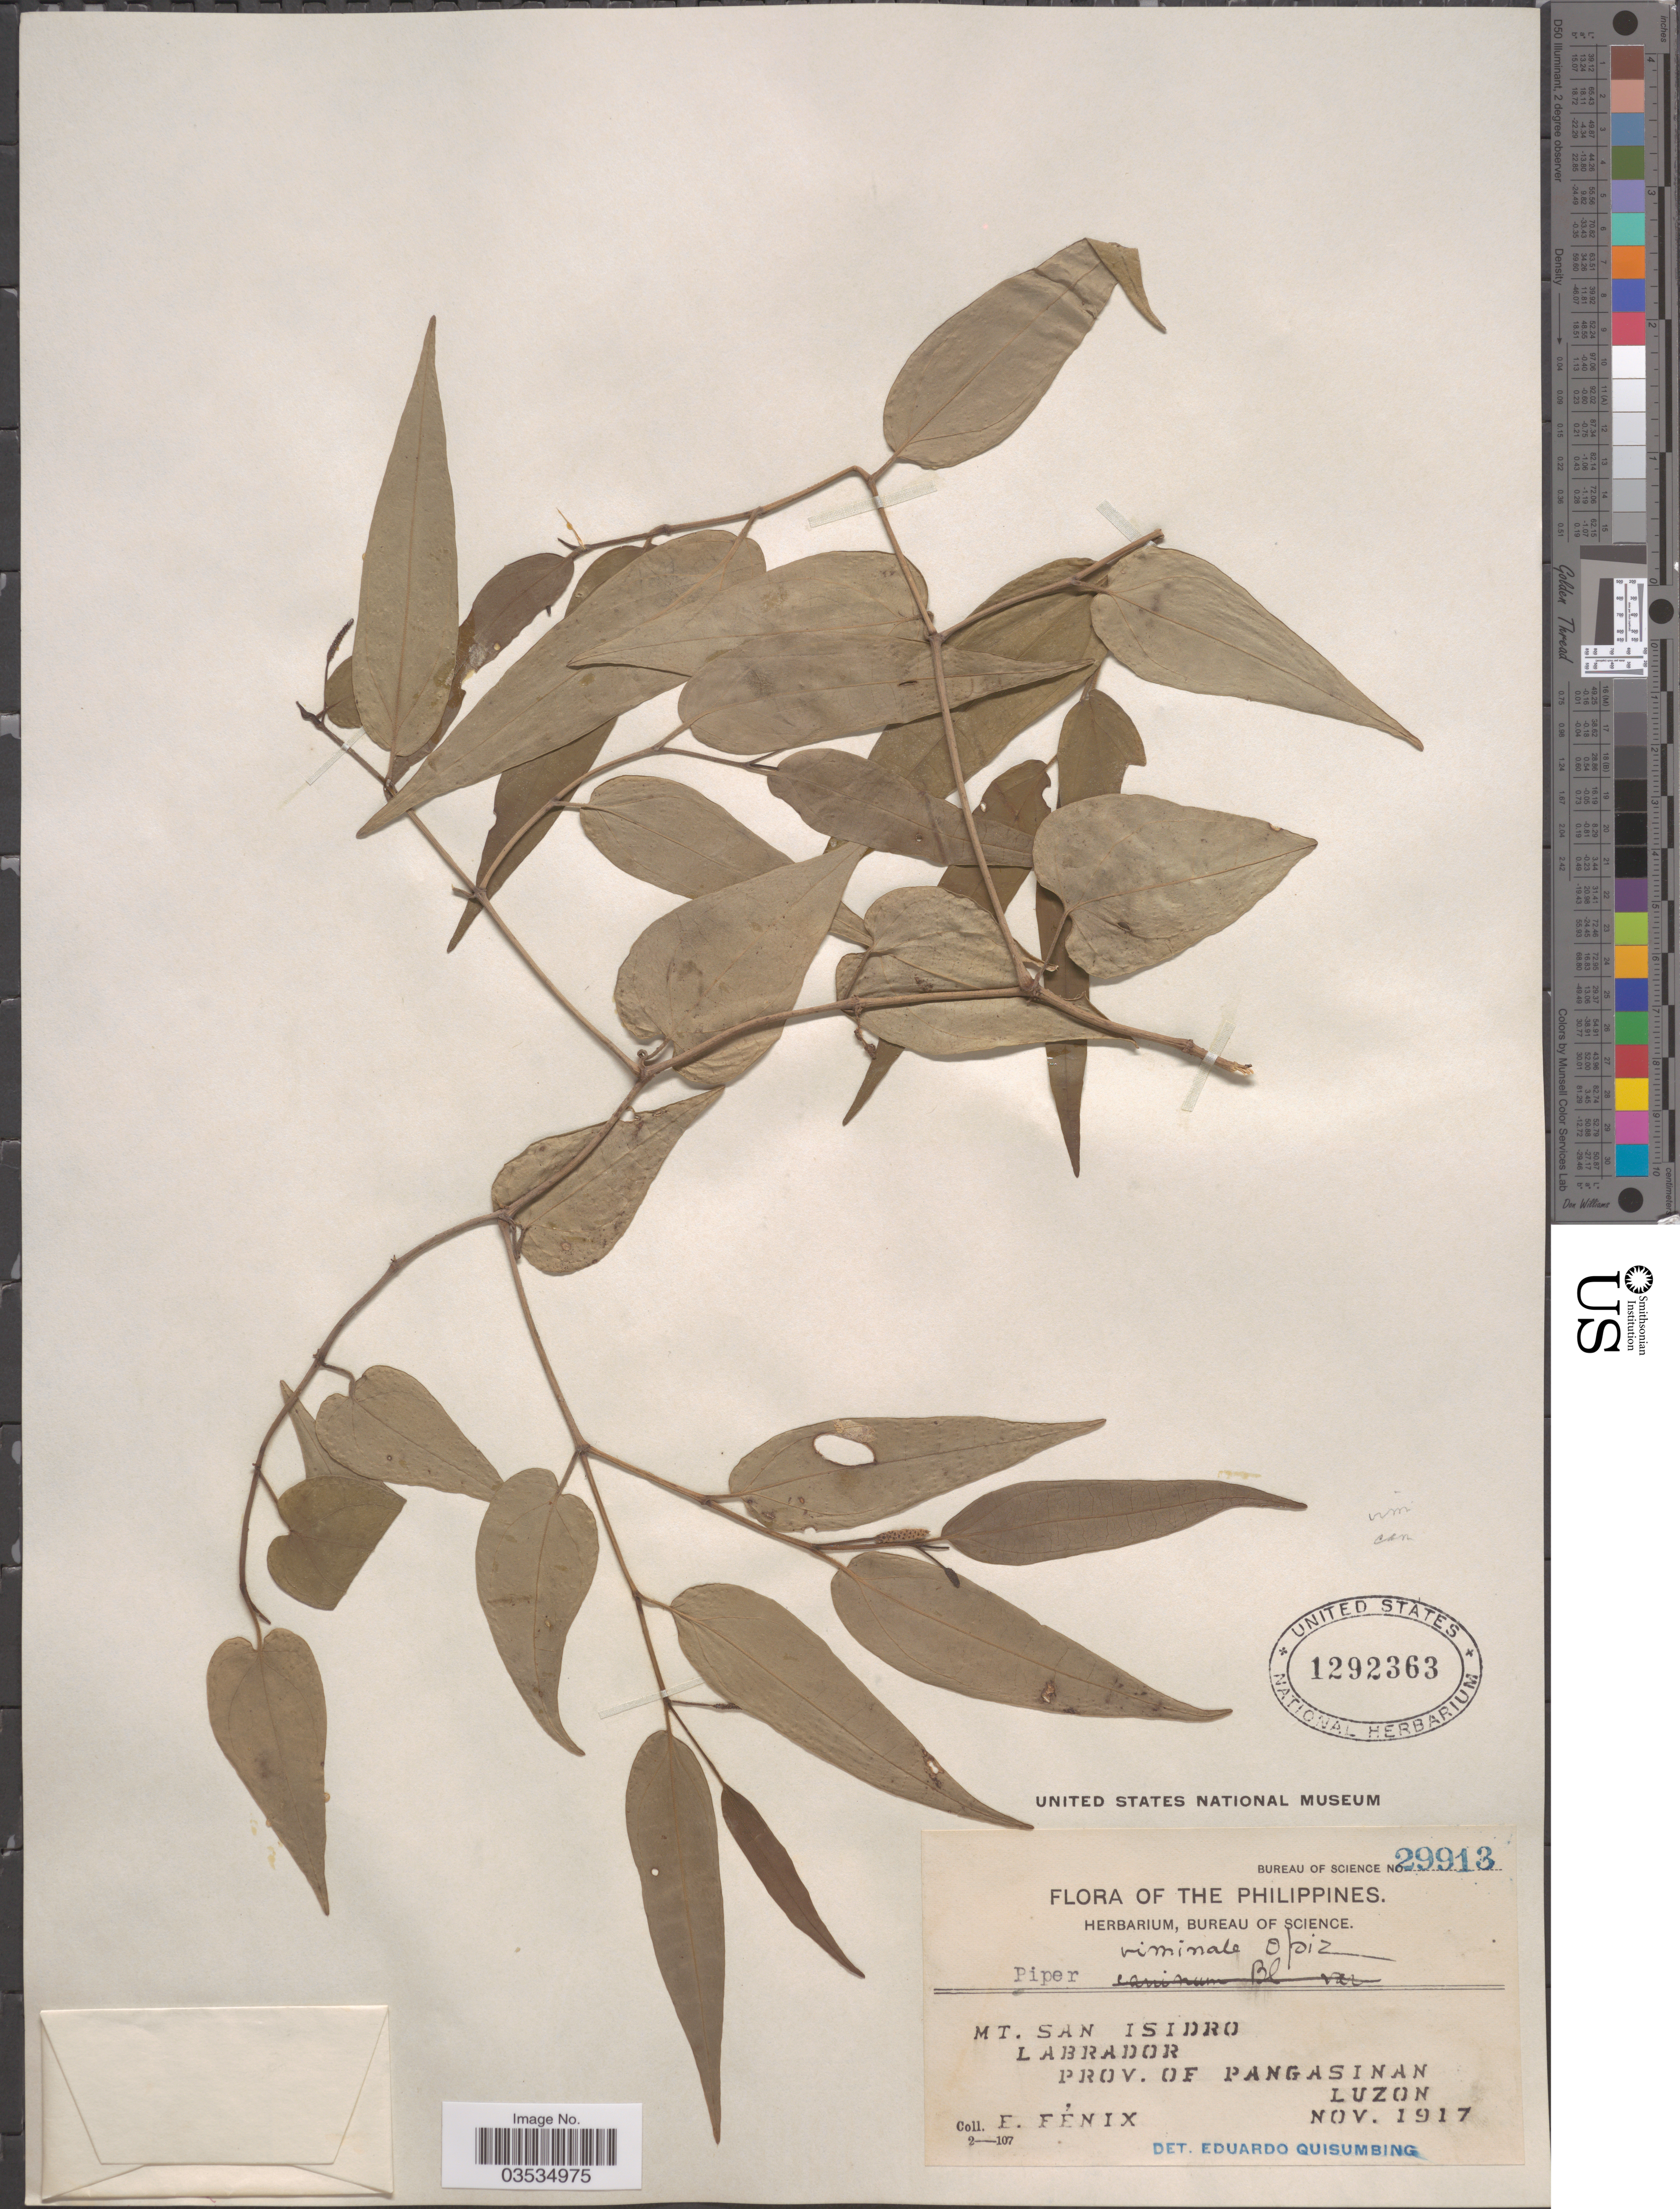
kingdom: Plantae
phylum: Tracheophyta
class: Magnoliopsida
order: Piperales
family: Piperaceae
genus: Piper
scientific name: Piper viminale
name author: Opiz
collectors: E. Fénix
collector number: Bureau of Science 29913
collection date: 1917-11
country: Philippines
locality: Mt. San Isidro. Labrador. Prov. of Pangasinan. Luzon.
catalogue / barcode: US 1292363